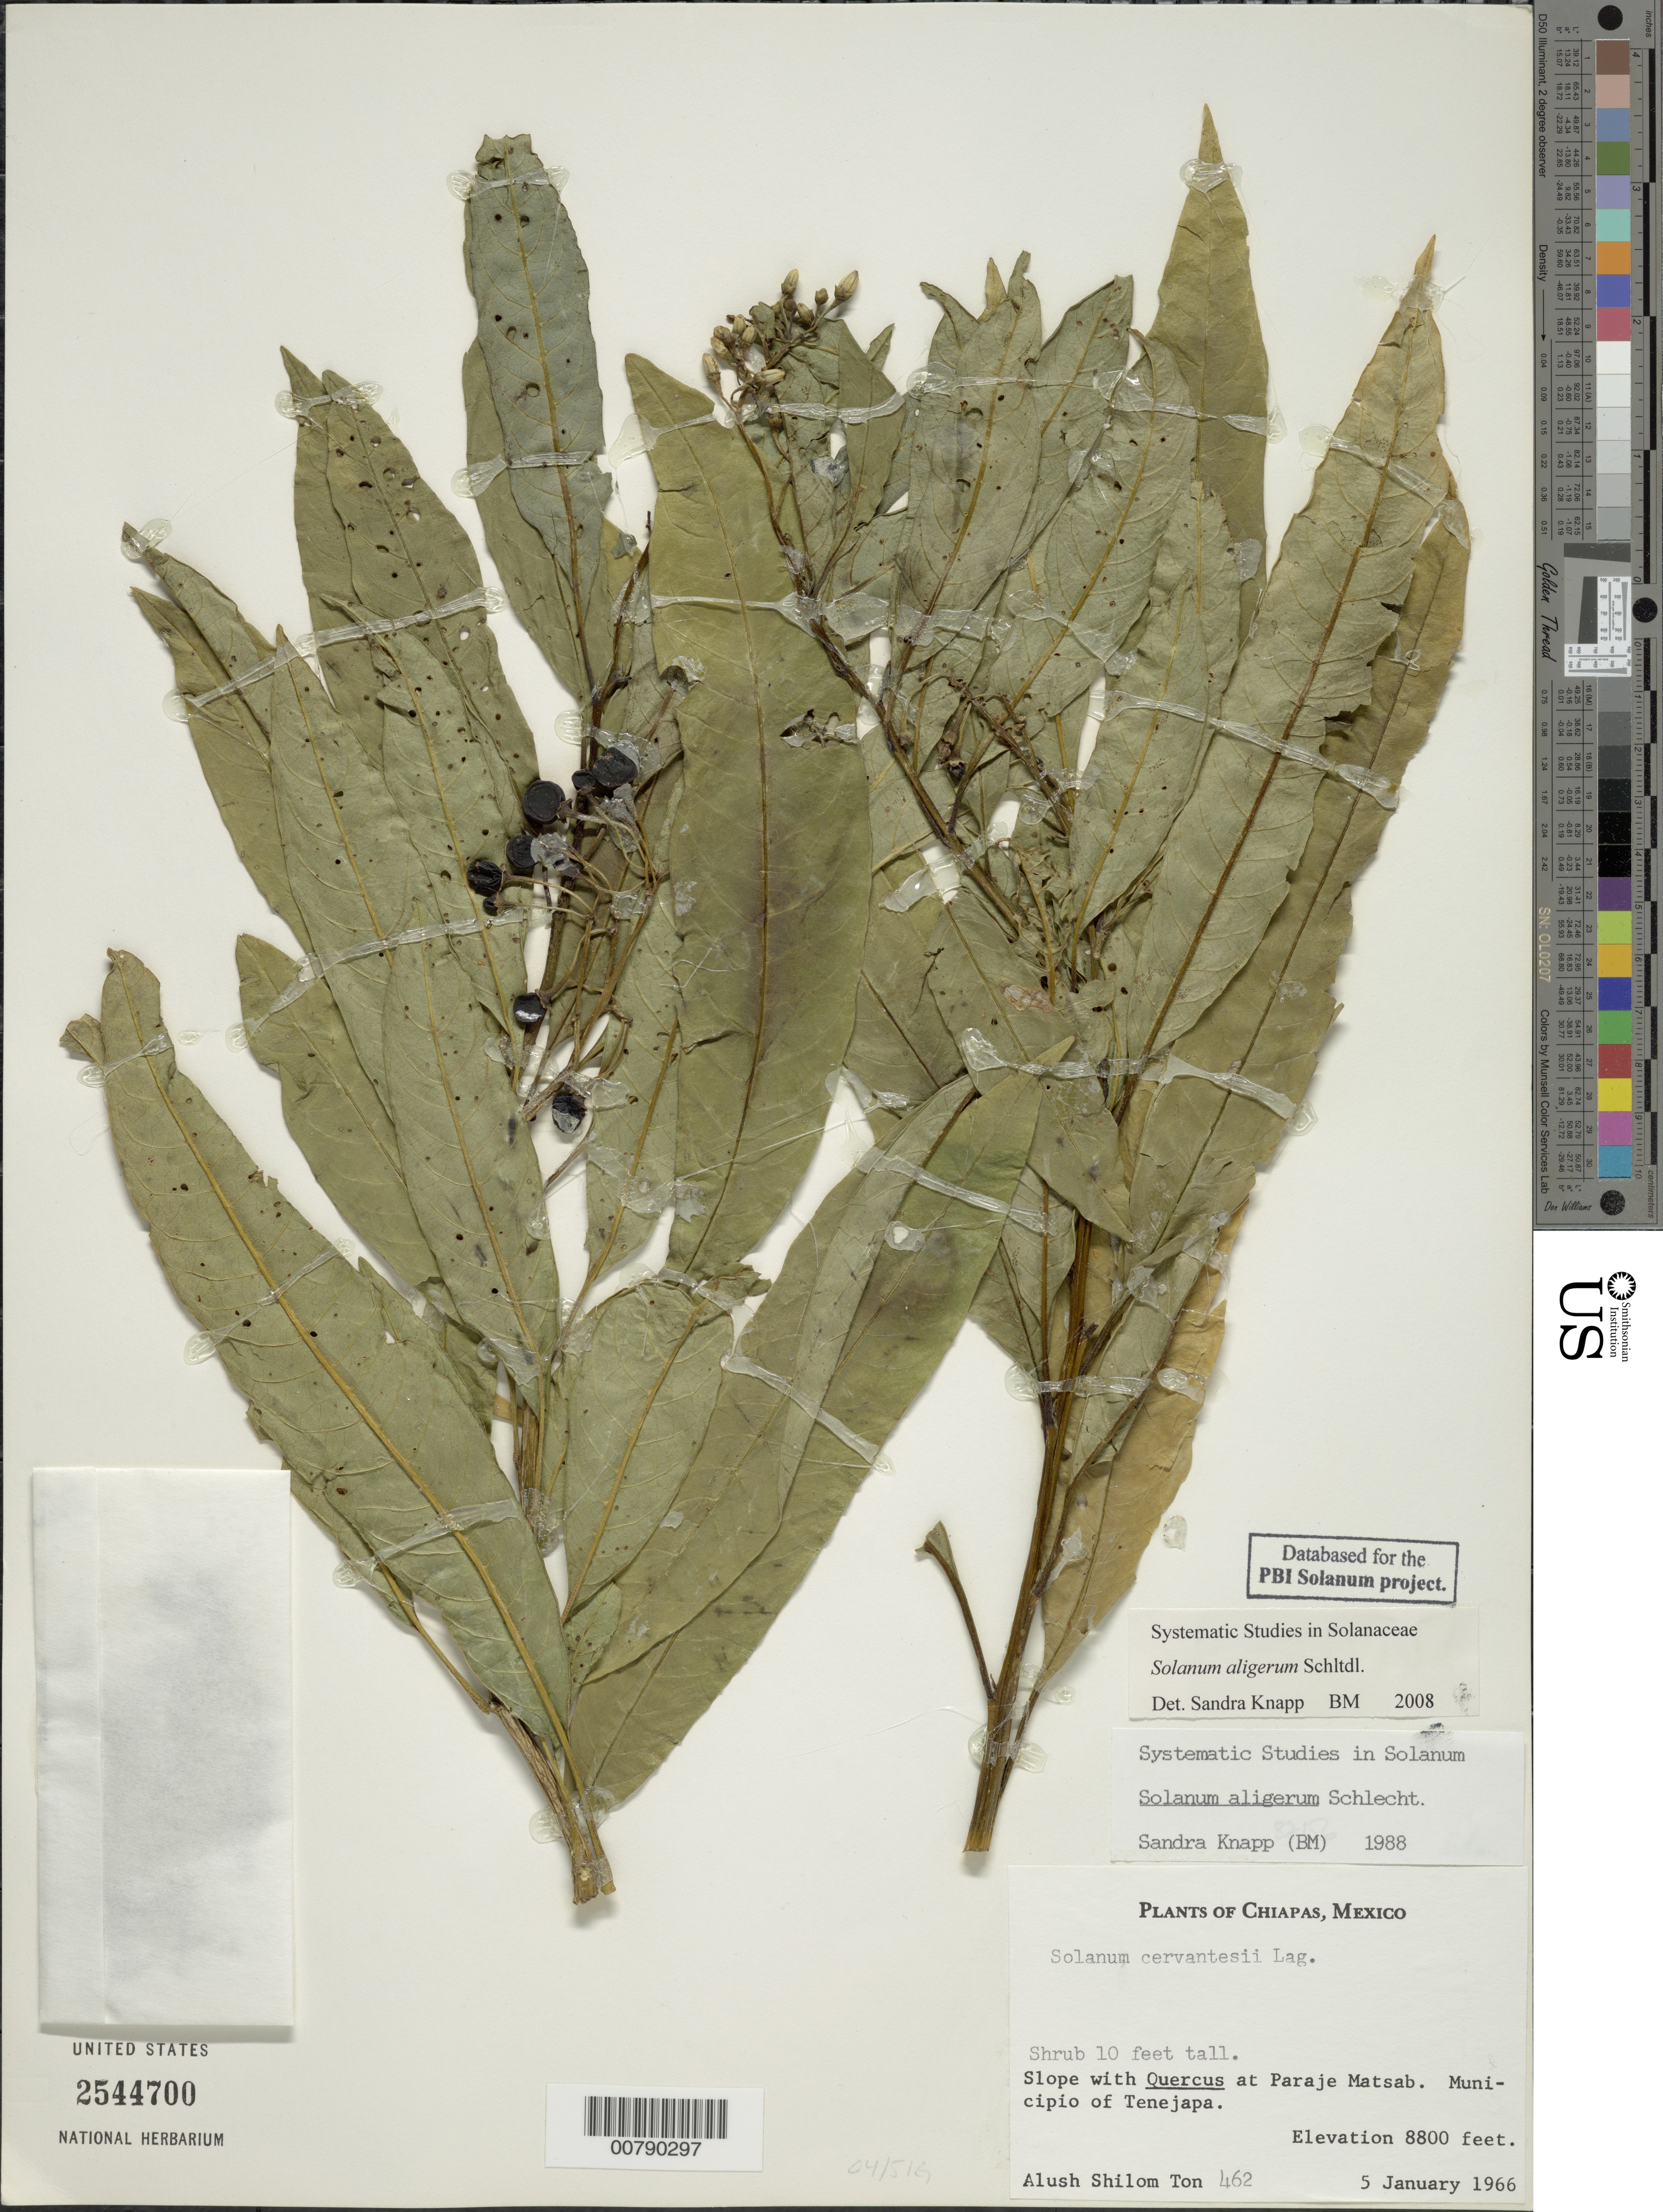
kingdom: Plantae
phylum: Tracheophyta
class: Magnoliopsida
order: Solanales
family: Solanaceae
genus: Solanum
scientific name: Solanum aligerum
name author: Schltdl.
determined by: Knapp, S. D.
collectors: A. S. Ton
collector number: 462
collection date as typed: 5 Jan 1966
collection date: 1966-01-05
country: Mexico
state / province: Chiapas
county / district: Tenejapa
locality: at Paraje Matsab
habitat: slope with Quercus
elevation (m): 2682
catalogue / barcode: US 2544700